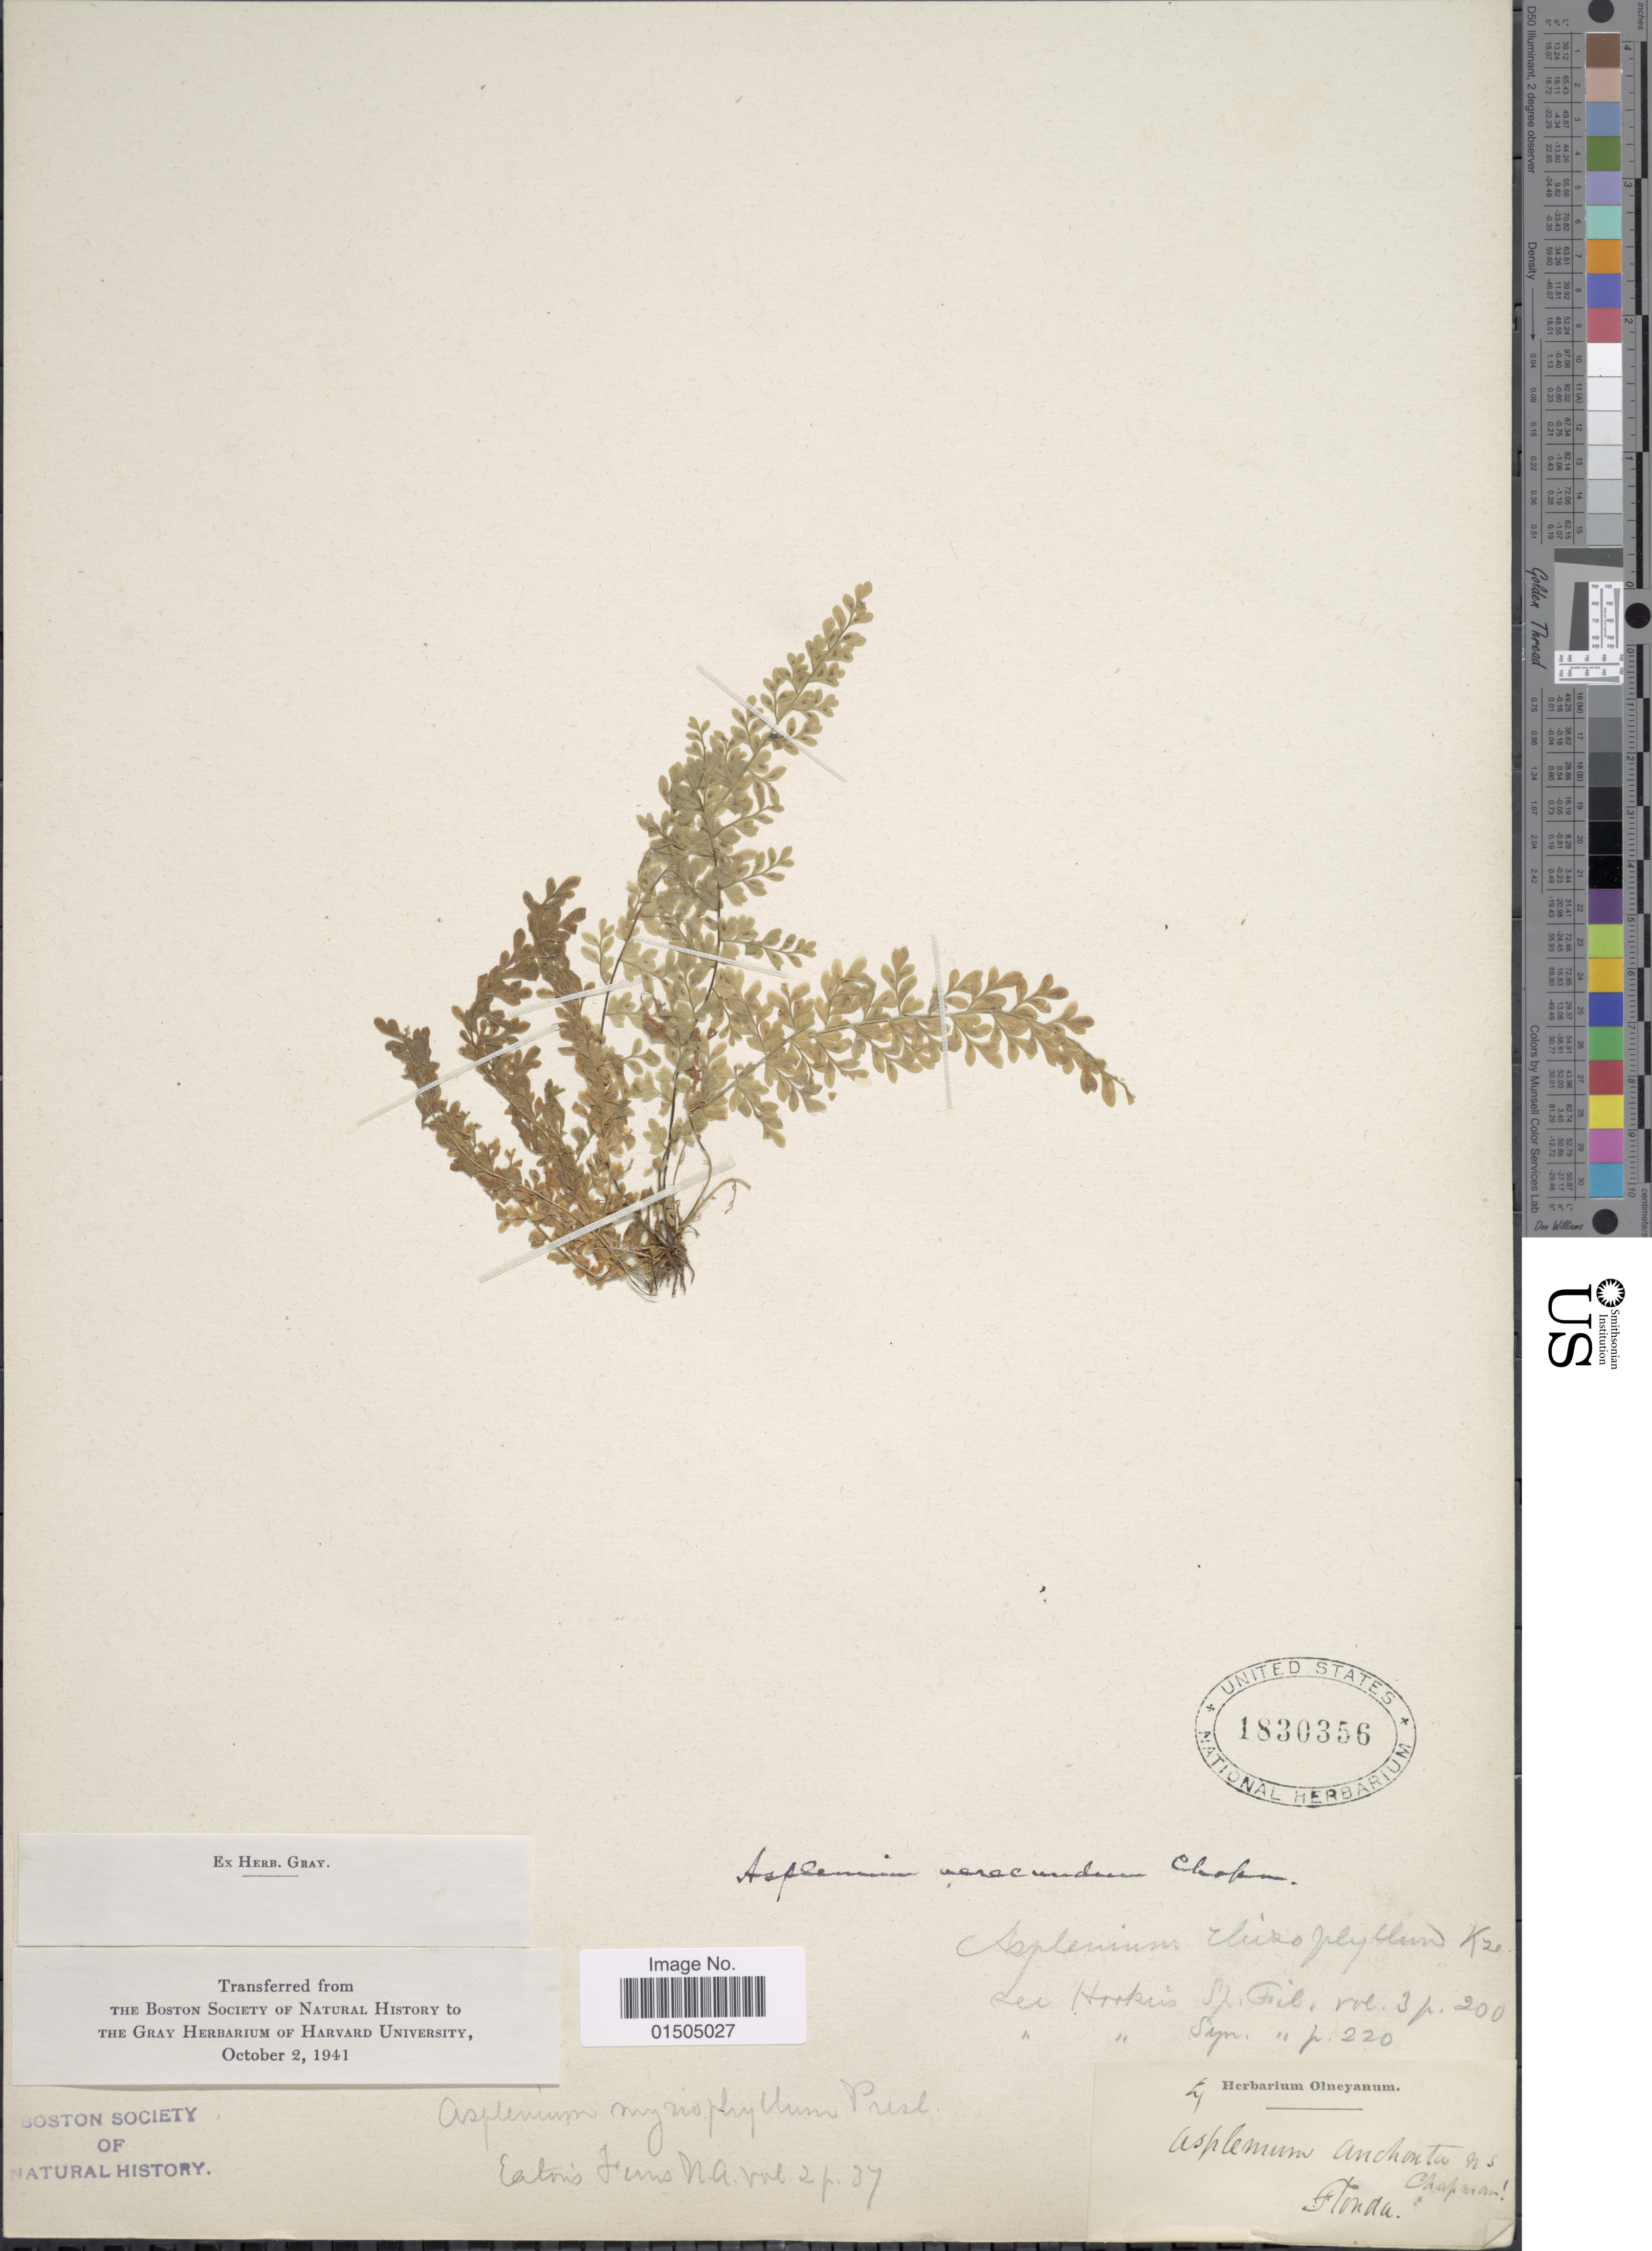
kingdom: Plantae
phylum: Tracheophyta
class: Polypodiopsida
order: Polypodiales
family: Aspleniaceae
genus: Asplenium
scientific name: Asplenium verecundum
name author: Chapm.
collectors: ex herb. Olneyanum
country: United States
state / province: Florida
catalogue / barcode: US 1830356